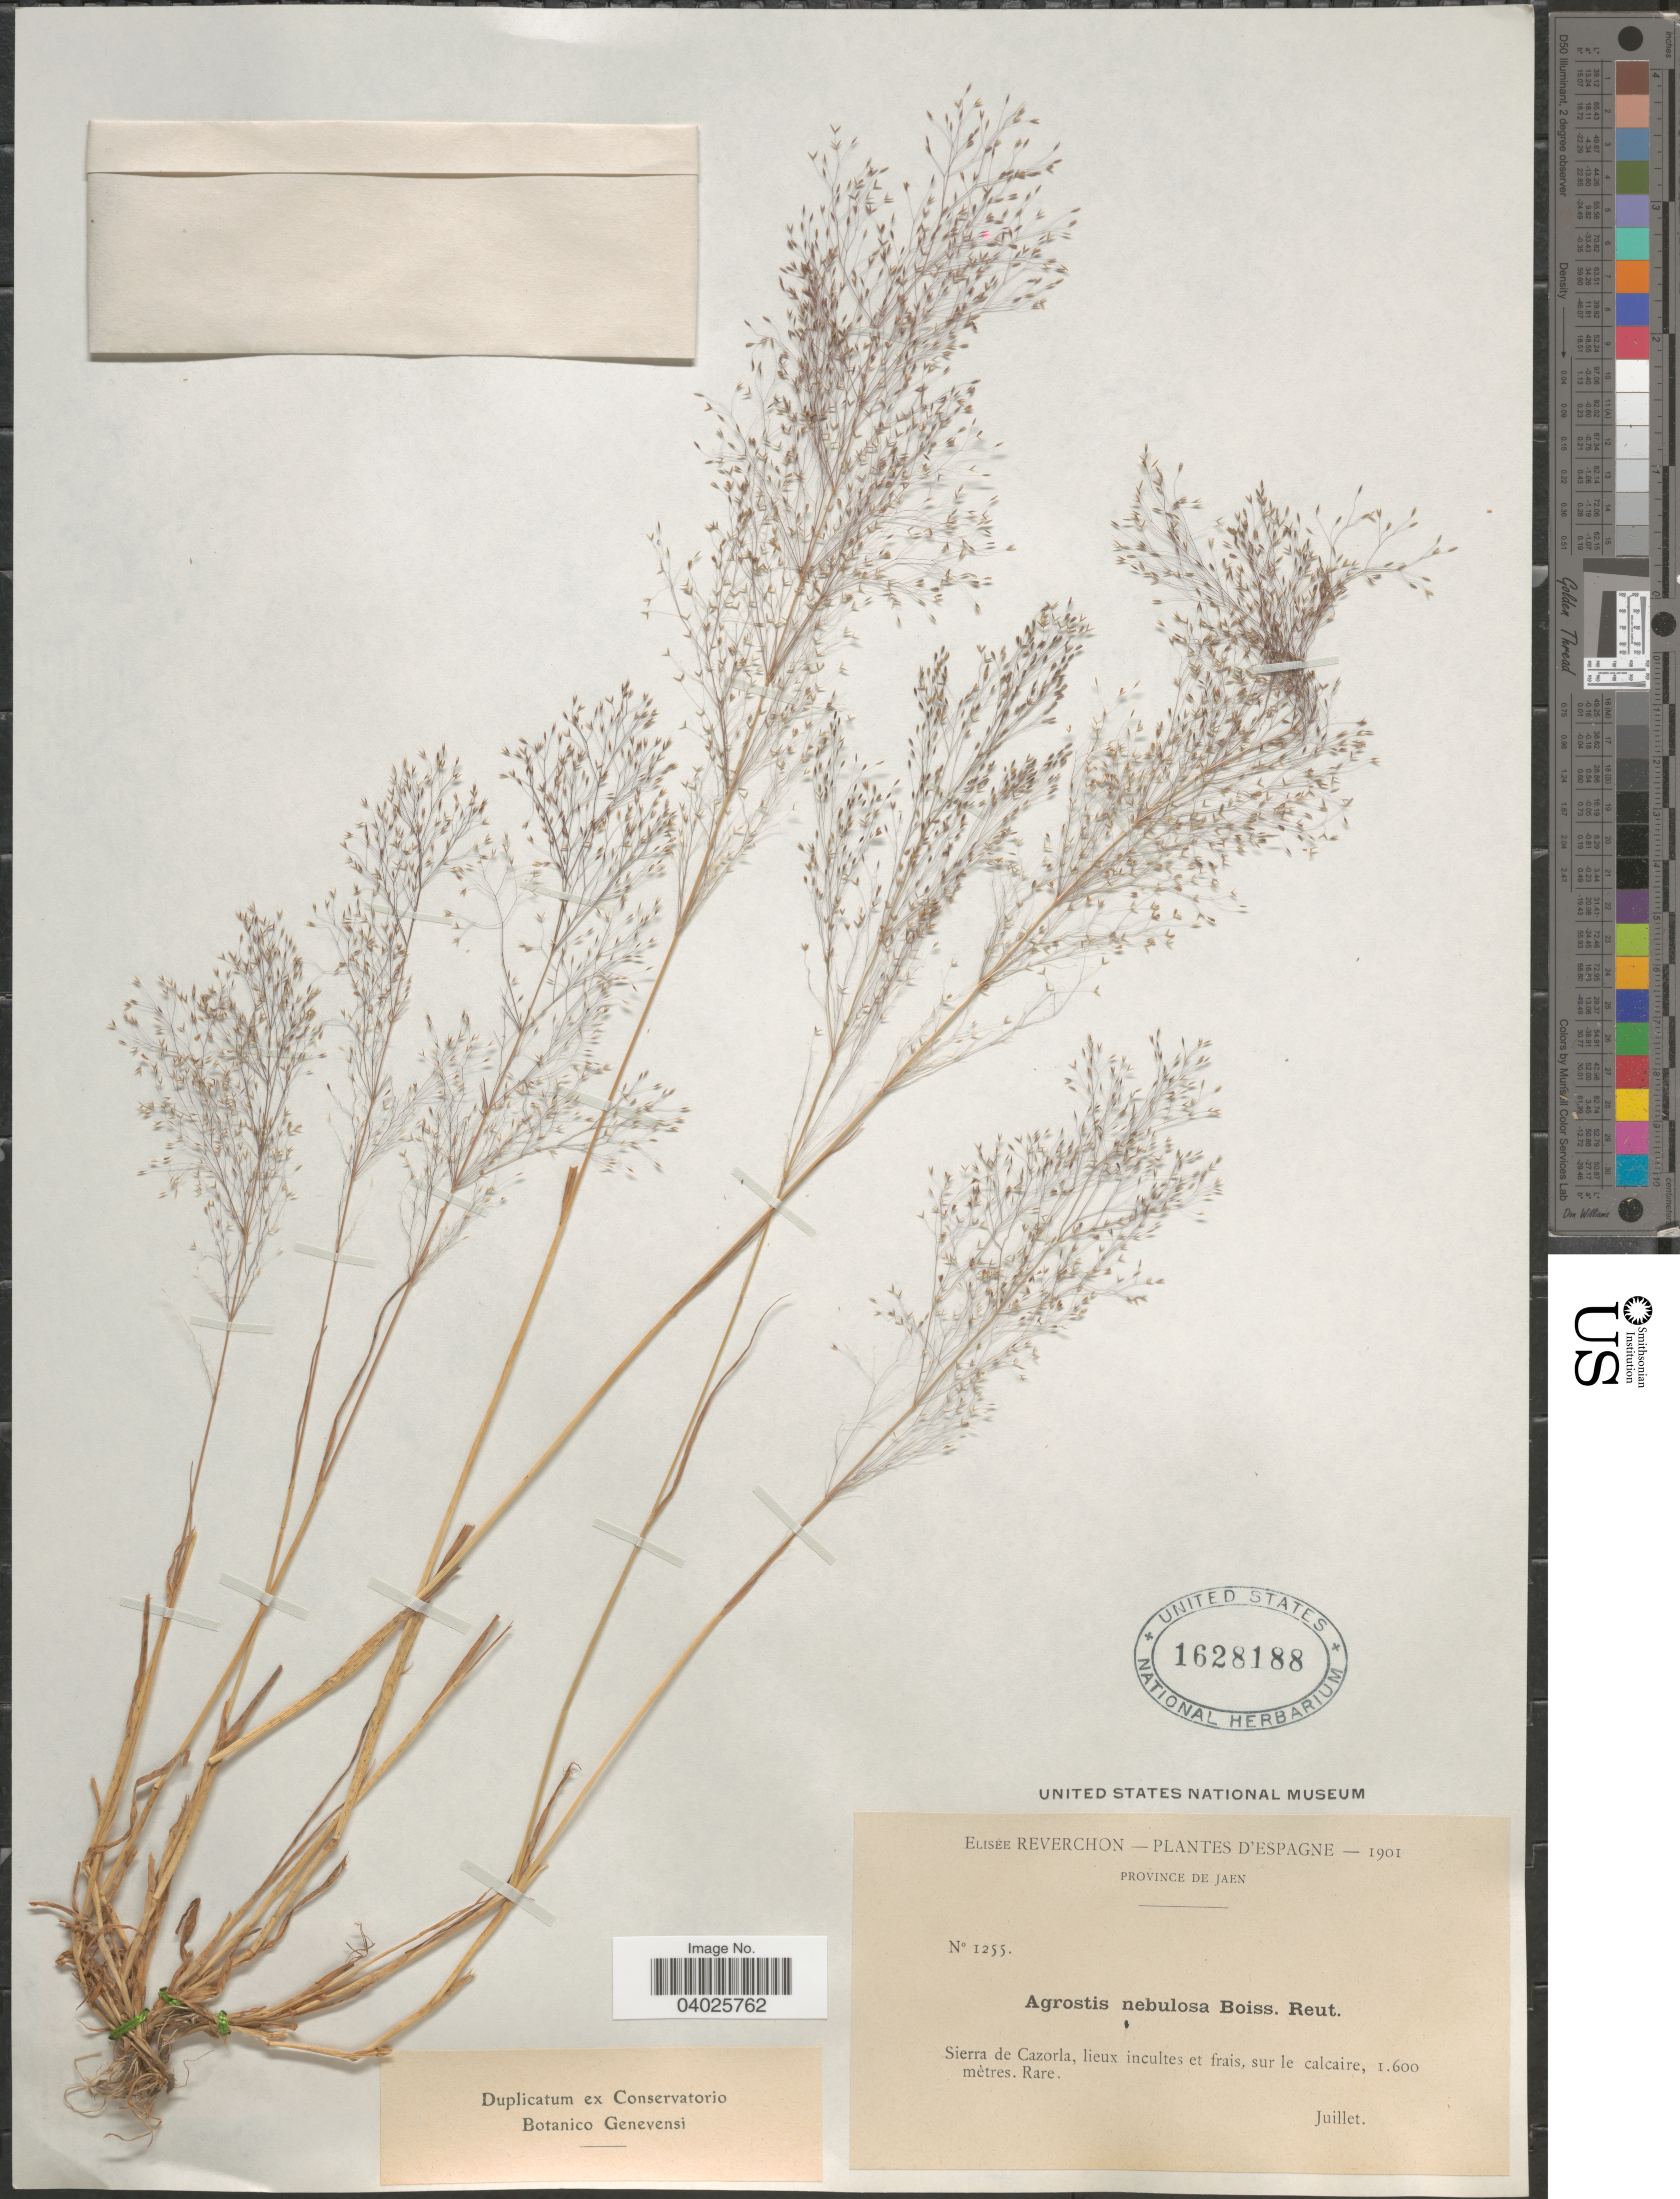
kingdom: Plantae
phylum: Tracheophyta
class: Liliopsida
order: Poales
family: Poaceae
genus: Agrostis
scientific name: Agrostis nebulosa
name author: Boiss. & Reut.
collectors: E. Reverchon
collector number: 1255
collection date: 1901-07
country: Spain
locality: D'Espagne. Province de Jaen. Sierra de Cazorla, lieux incultes et frais, sur le calcaire.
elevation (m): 1600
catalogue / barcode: US 1628188